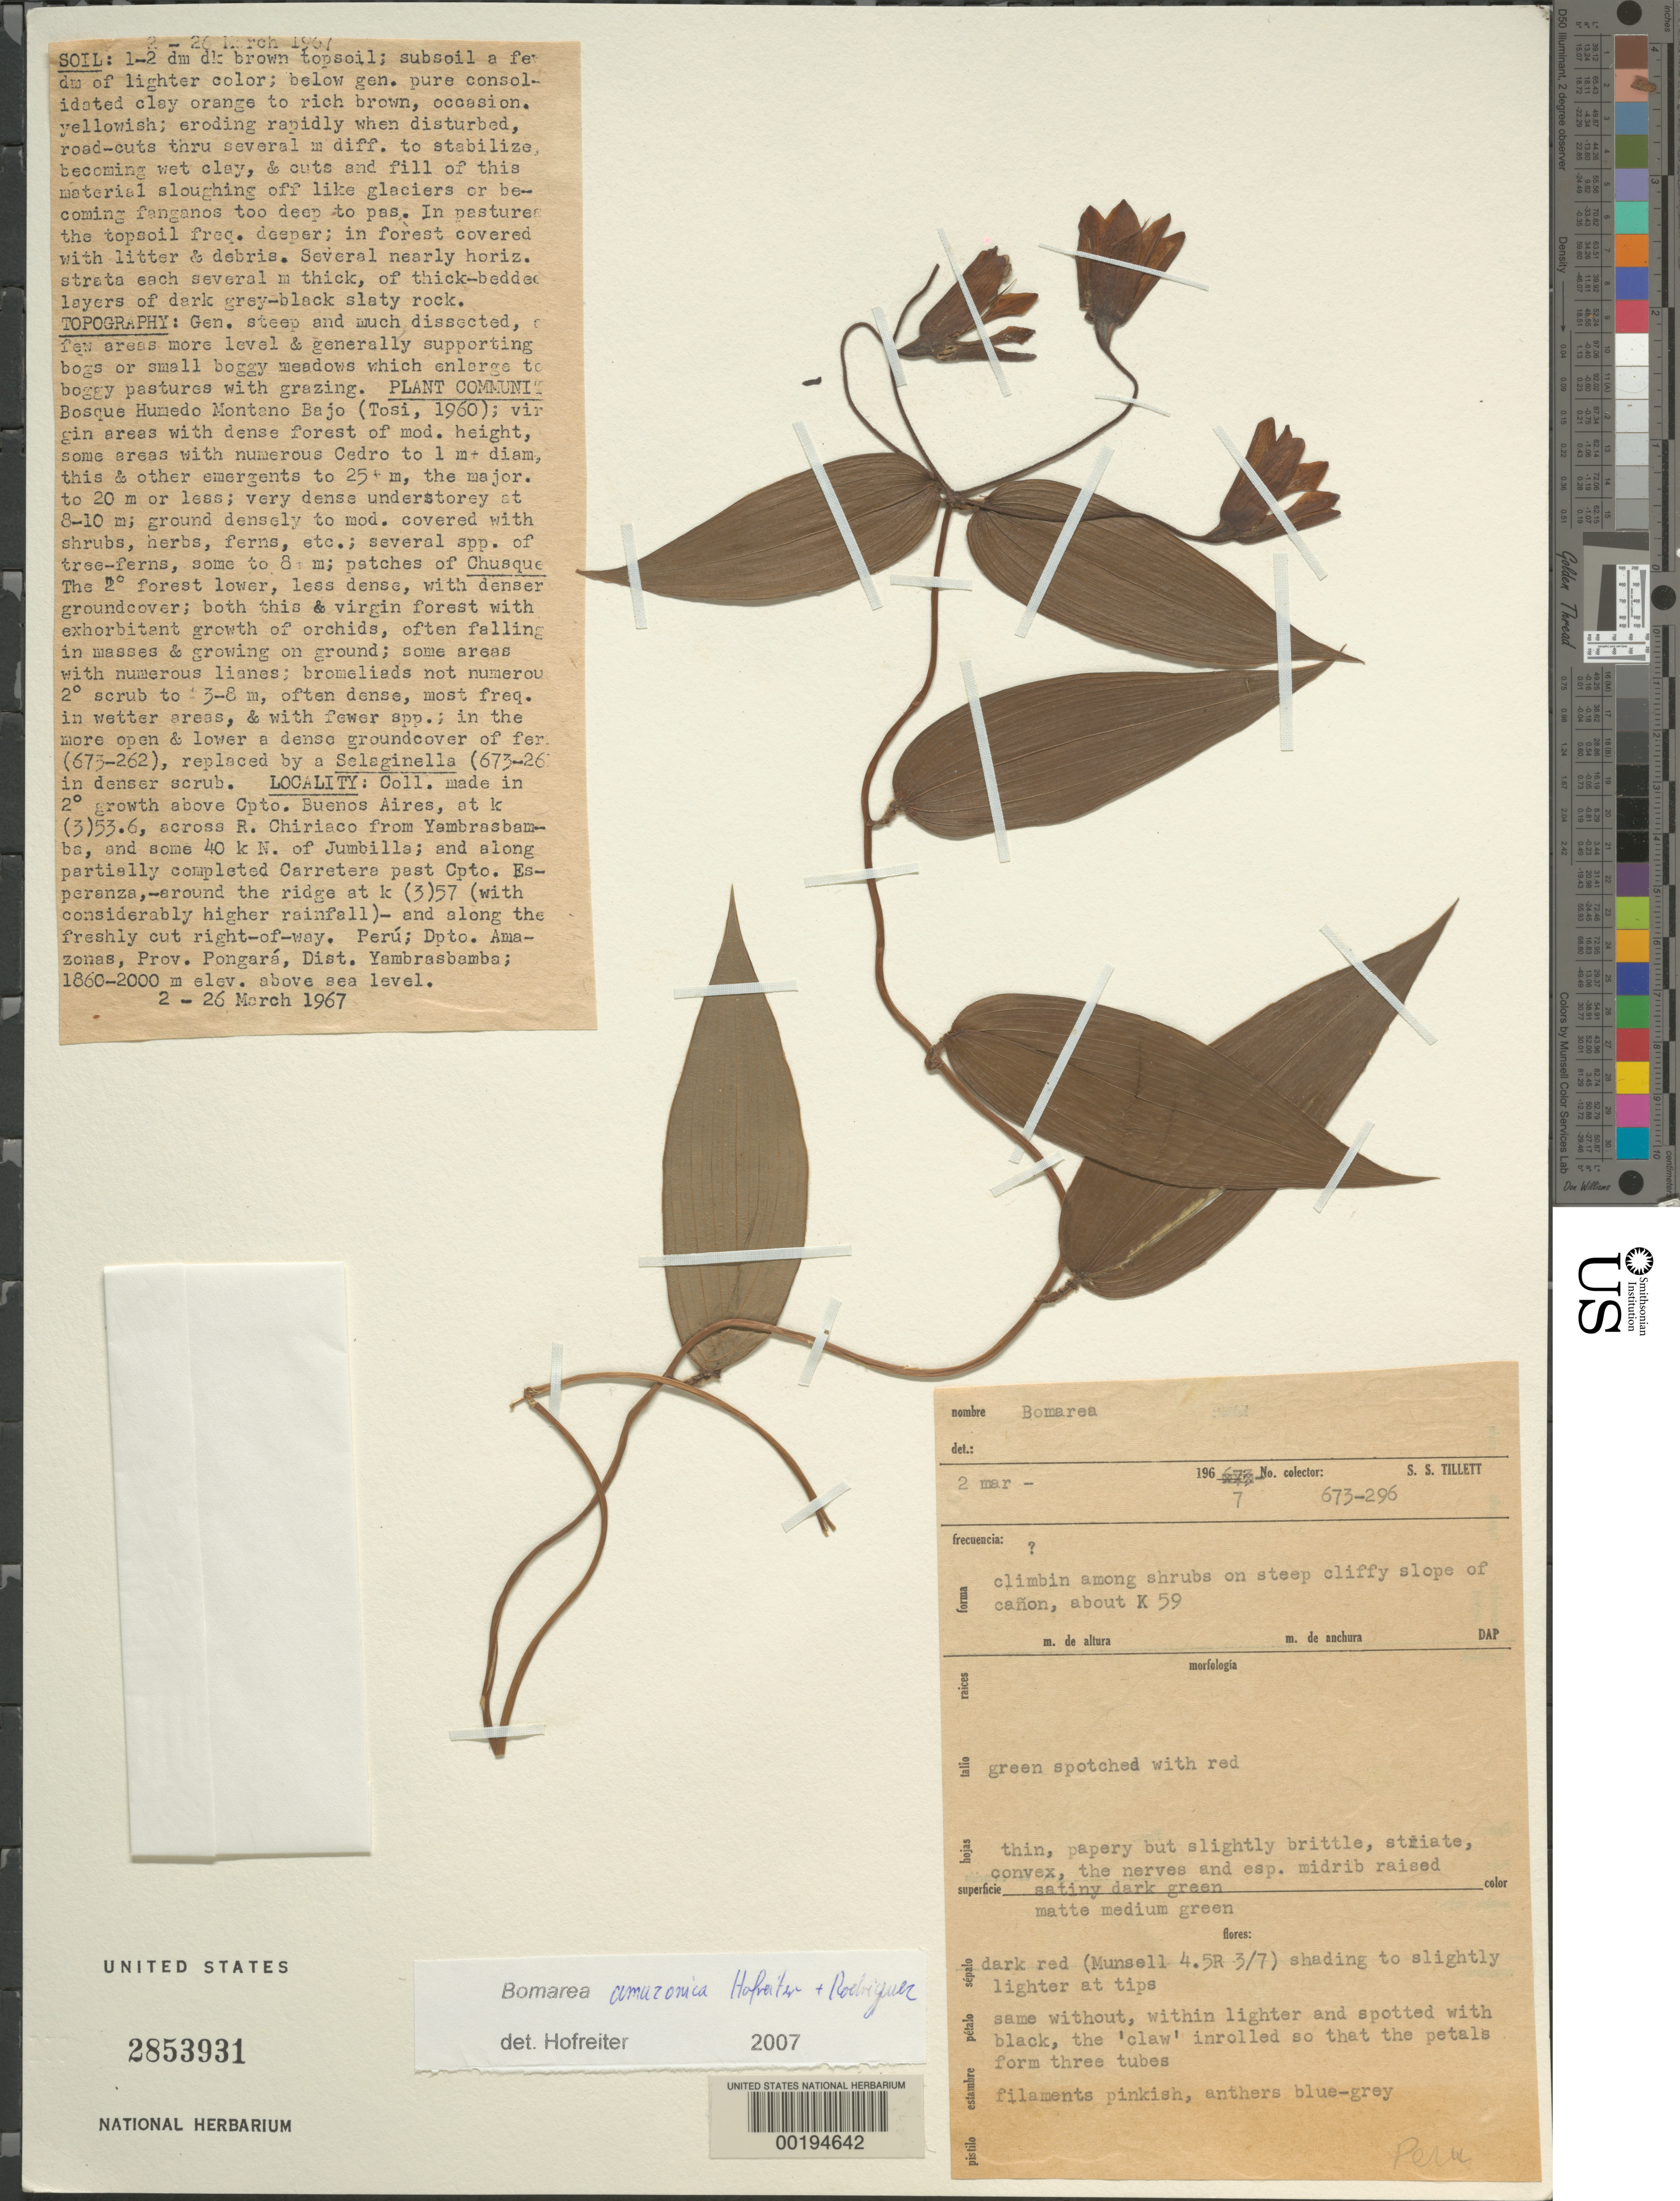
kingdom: Plantae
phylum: Tracheophyta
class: Liliopsida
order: Liliales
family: Alstroemeriaceae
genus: Bomarea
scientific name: Bomarea sp.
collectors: S. S. Tillett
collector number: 673-296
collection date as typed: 02 Mar 1967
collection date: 1967-03-02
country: Peru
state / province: Amazonas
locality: Pongara, Yambrasbamba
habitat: Among shrubs on steep cliffy slope of canyon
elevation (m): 1860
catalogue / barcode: US 2853931